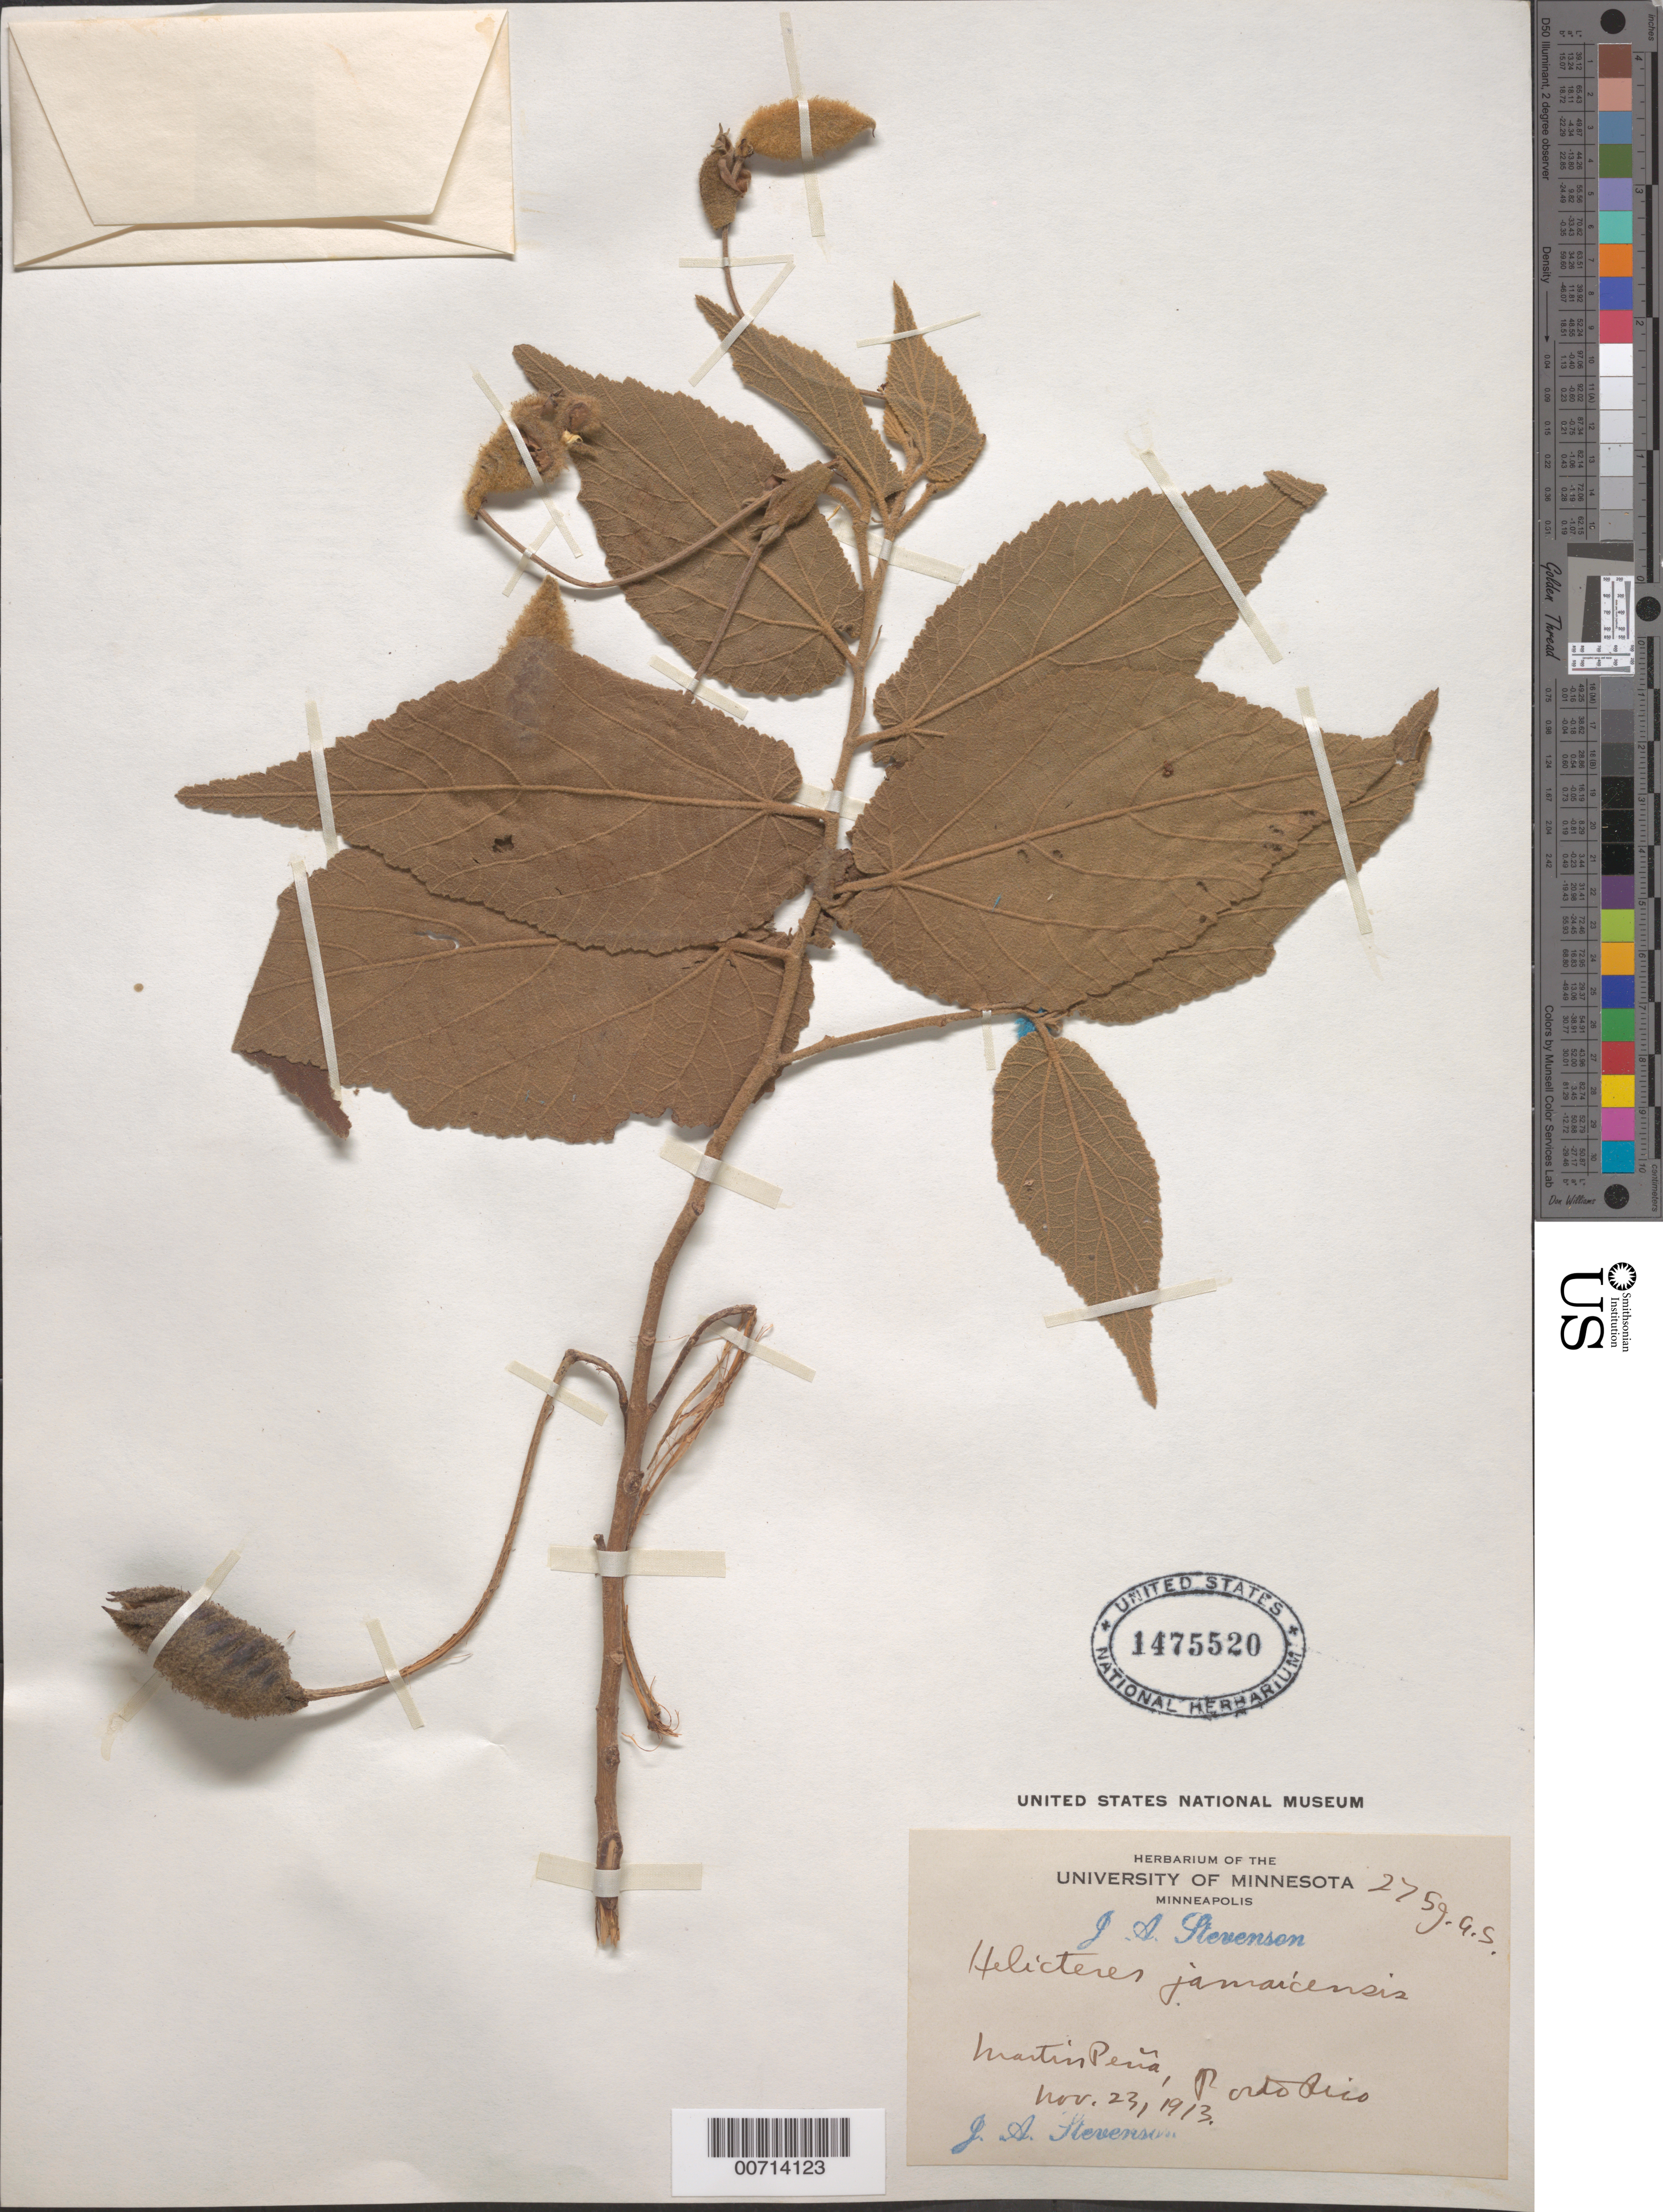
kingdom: Plantae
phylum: Tracheophyta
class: Magnoliopsida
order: Malvales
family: Malvaceae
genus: Helicteres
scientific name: Helicteres jamaicensis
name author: Jacq.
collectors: J. Stevenson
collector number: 275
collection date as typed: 23 Nov 1913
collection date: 1913-11-23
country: Puerto Rico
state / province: San Juan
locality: Martín Peña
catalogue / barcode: US 1475520